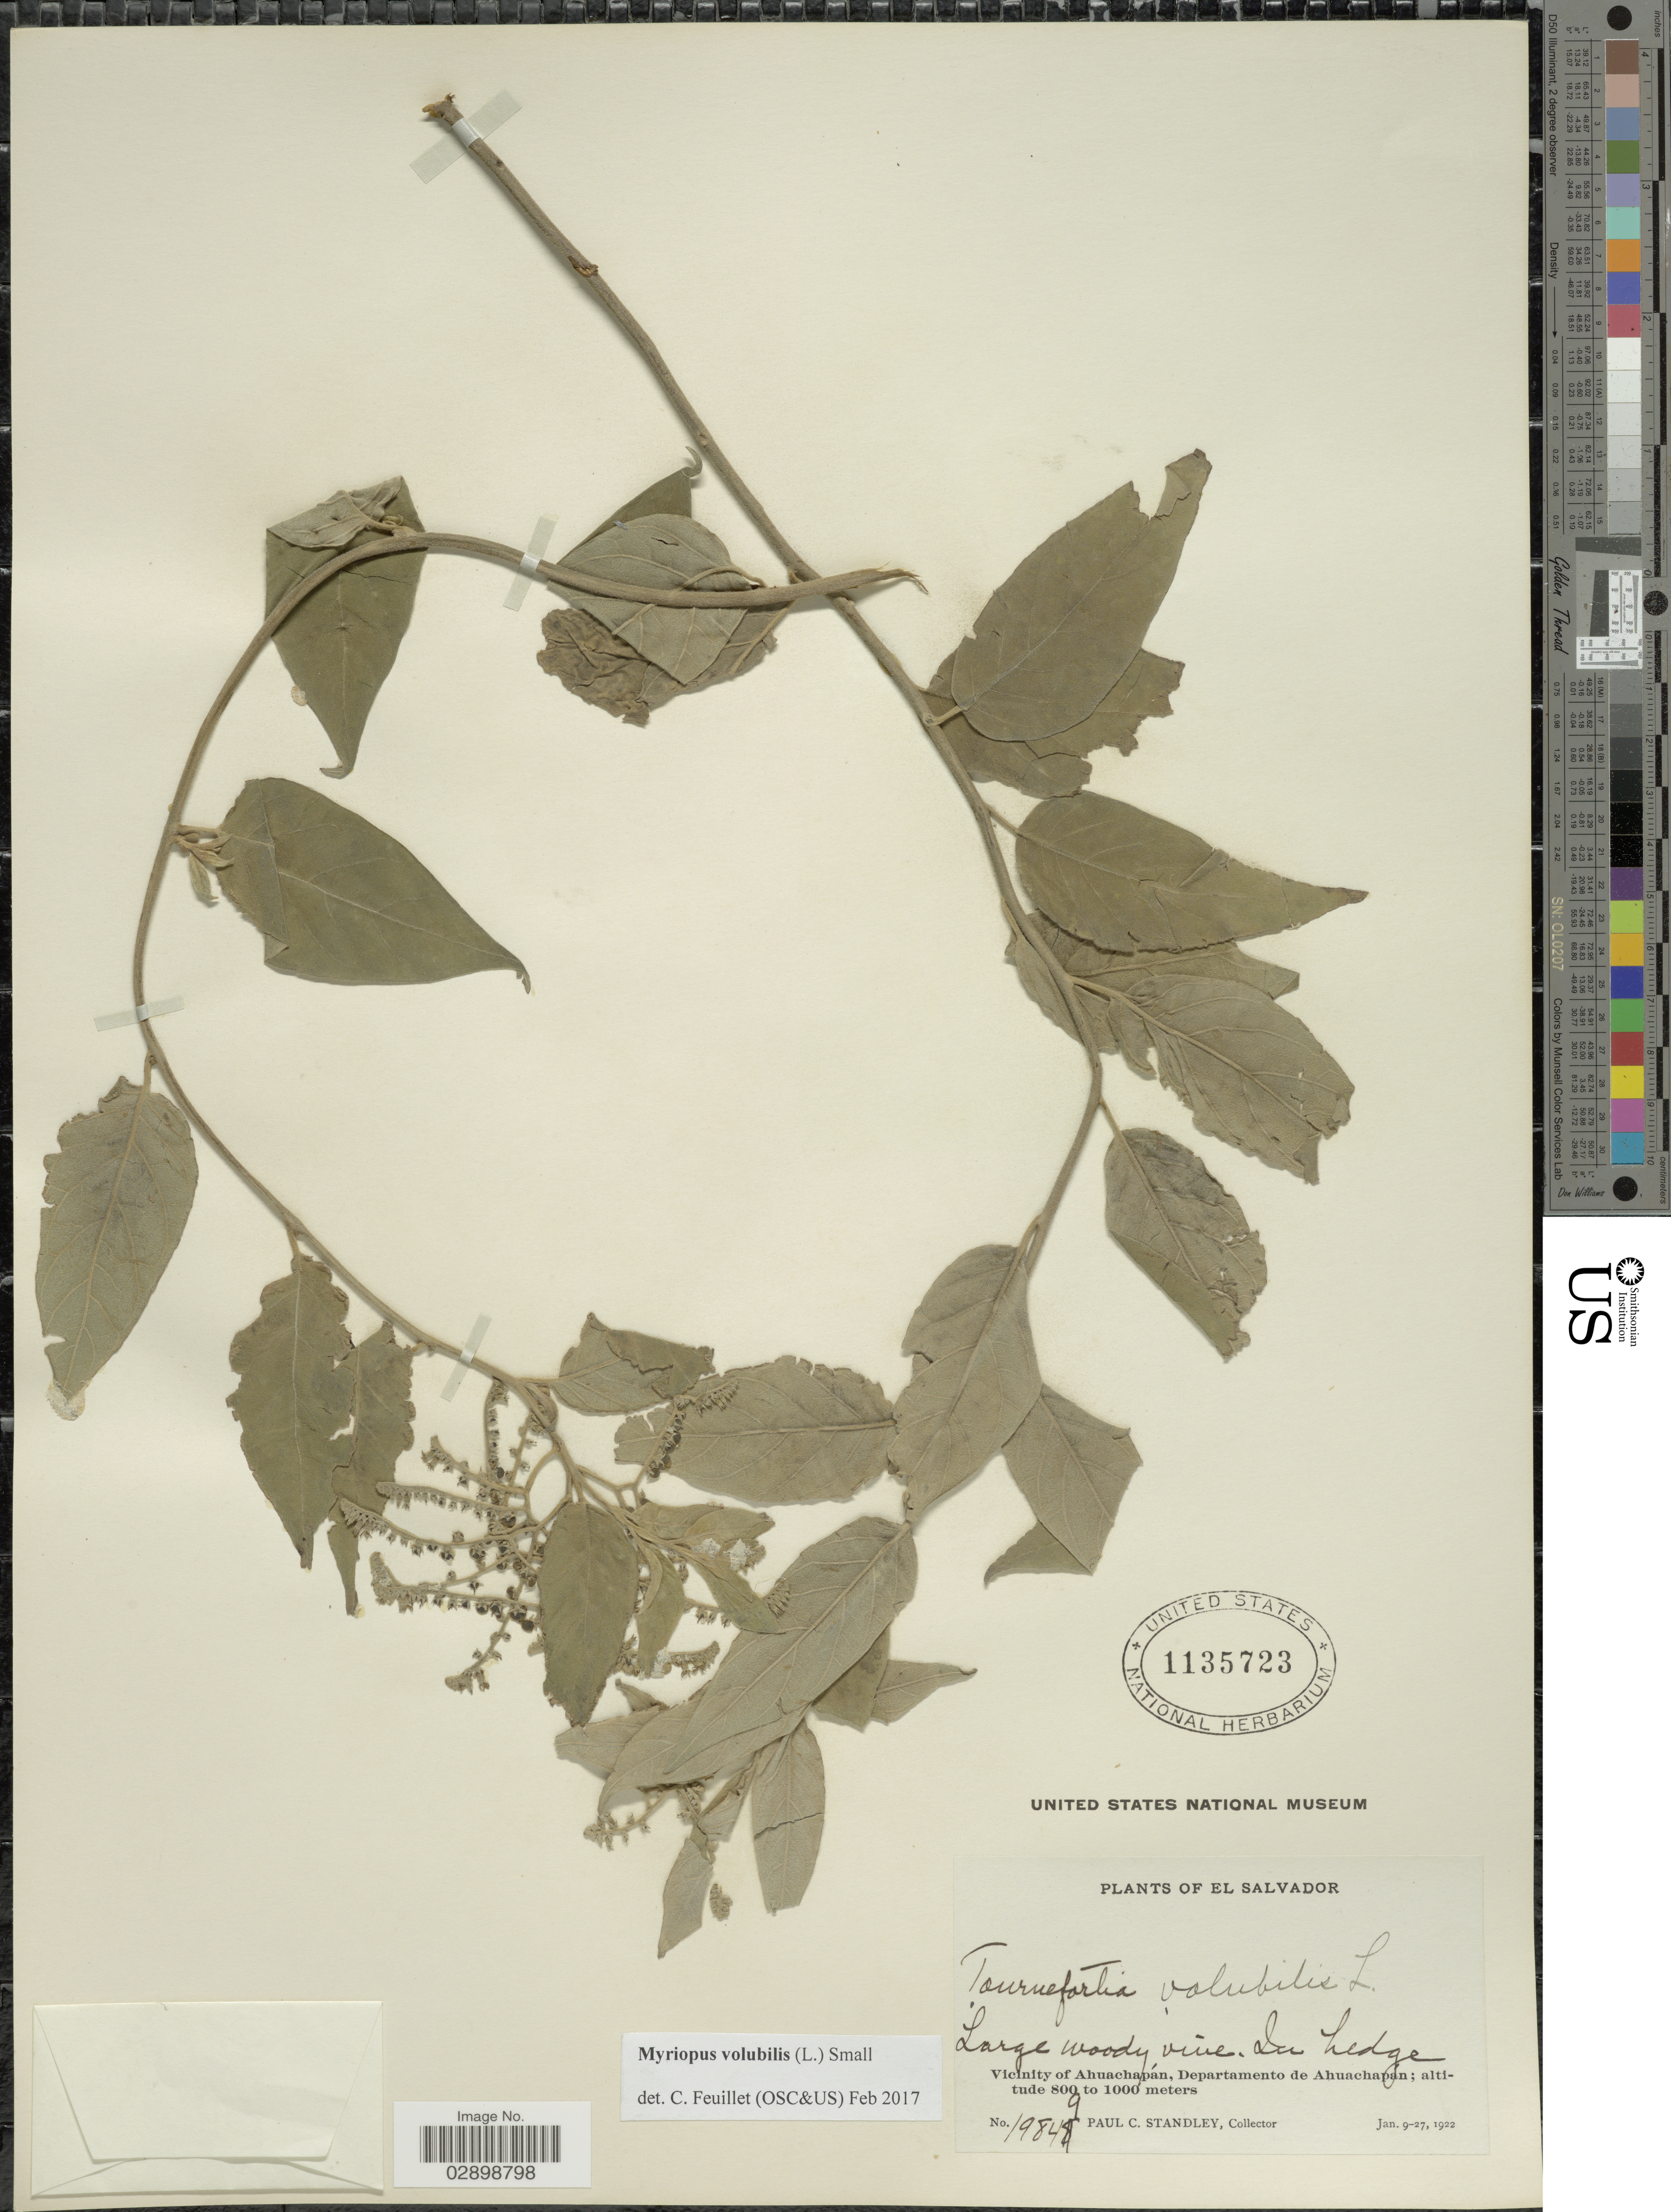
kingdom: Plantae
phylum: Tracheophyta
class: Magnoliopsida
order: Boraginales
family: Heliotropiaceae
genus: Myriopus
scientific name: Myriopus volubilis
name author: (L.) Small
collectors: P. C. Standley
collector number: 19848*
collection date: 1922-01-09/1922-01-27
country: El Salvador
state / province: Ahuachapan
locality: Vicinity of Ahuachapán, Departamento de Ahuachapán.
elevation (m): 800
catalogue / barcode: US 1135723